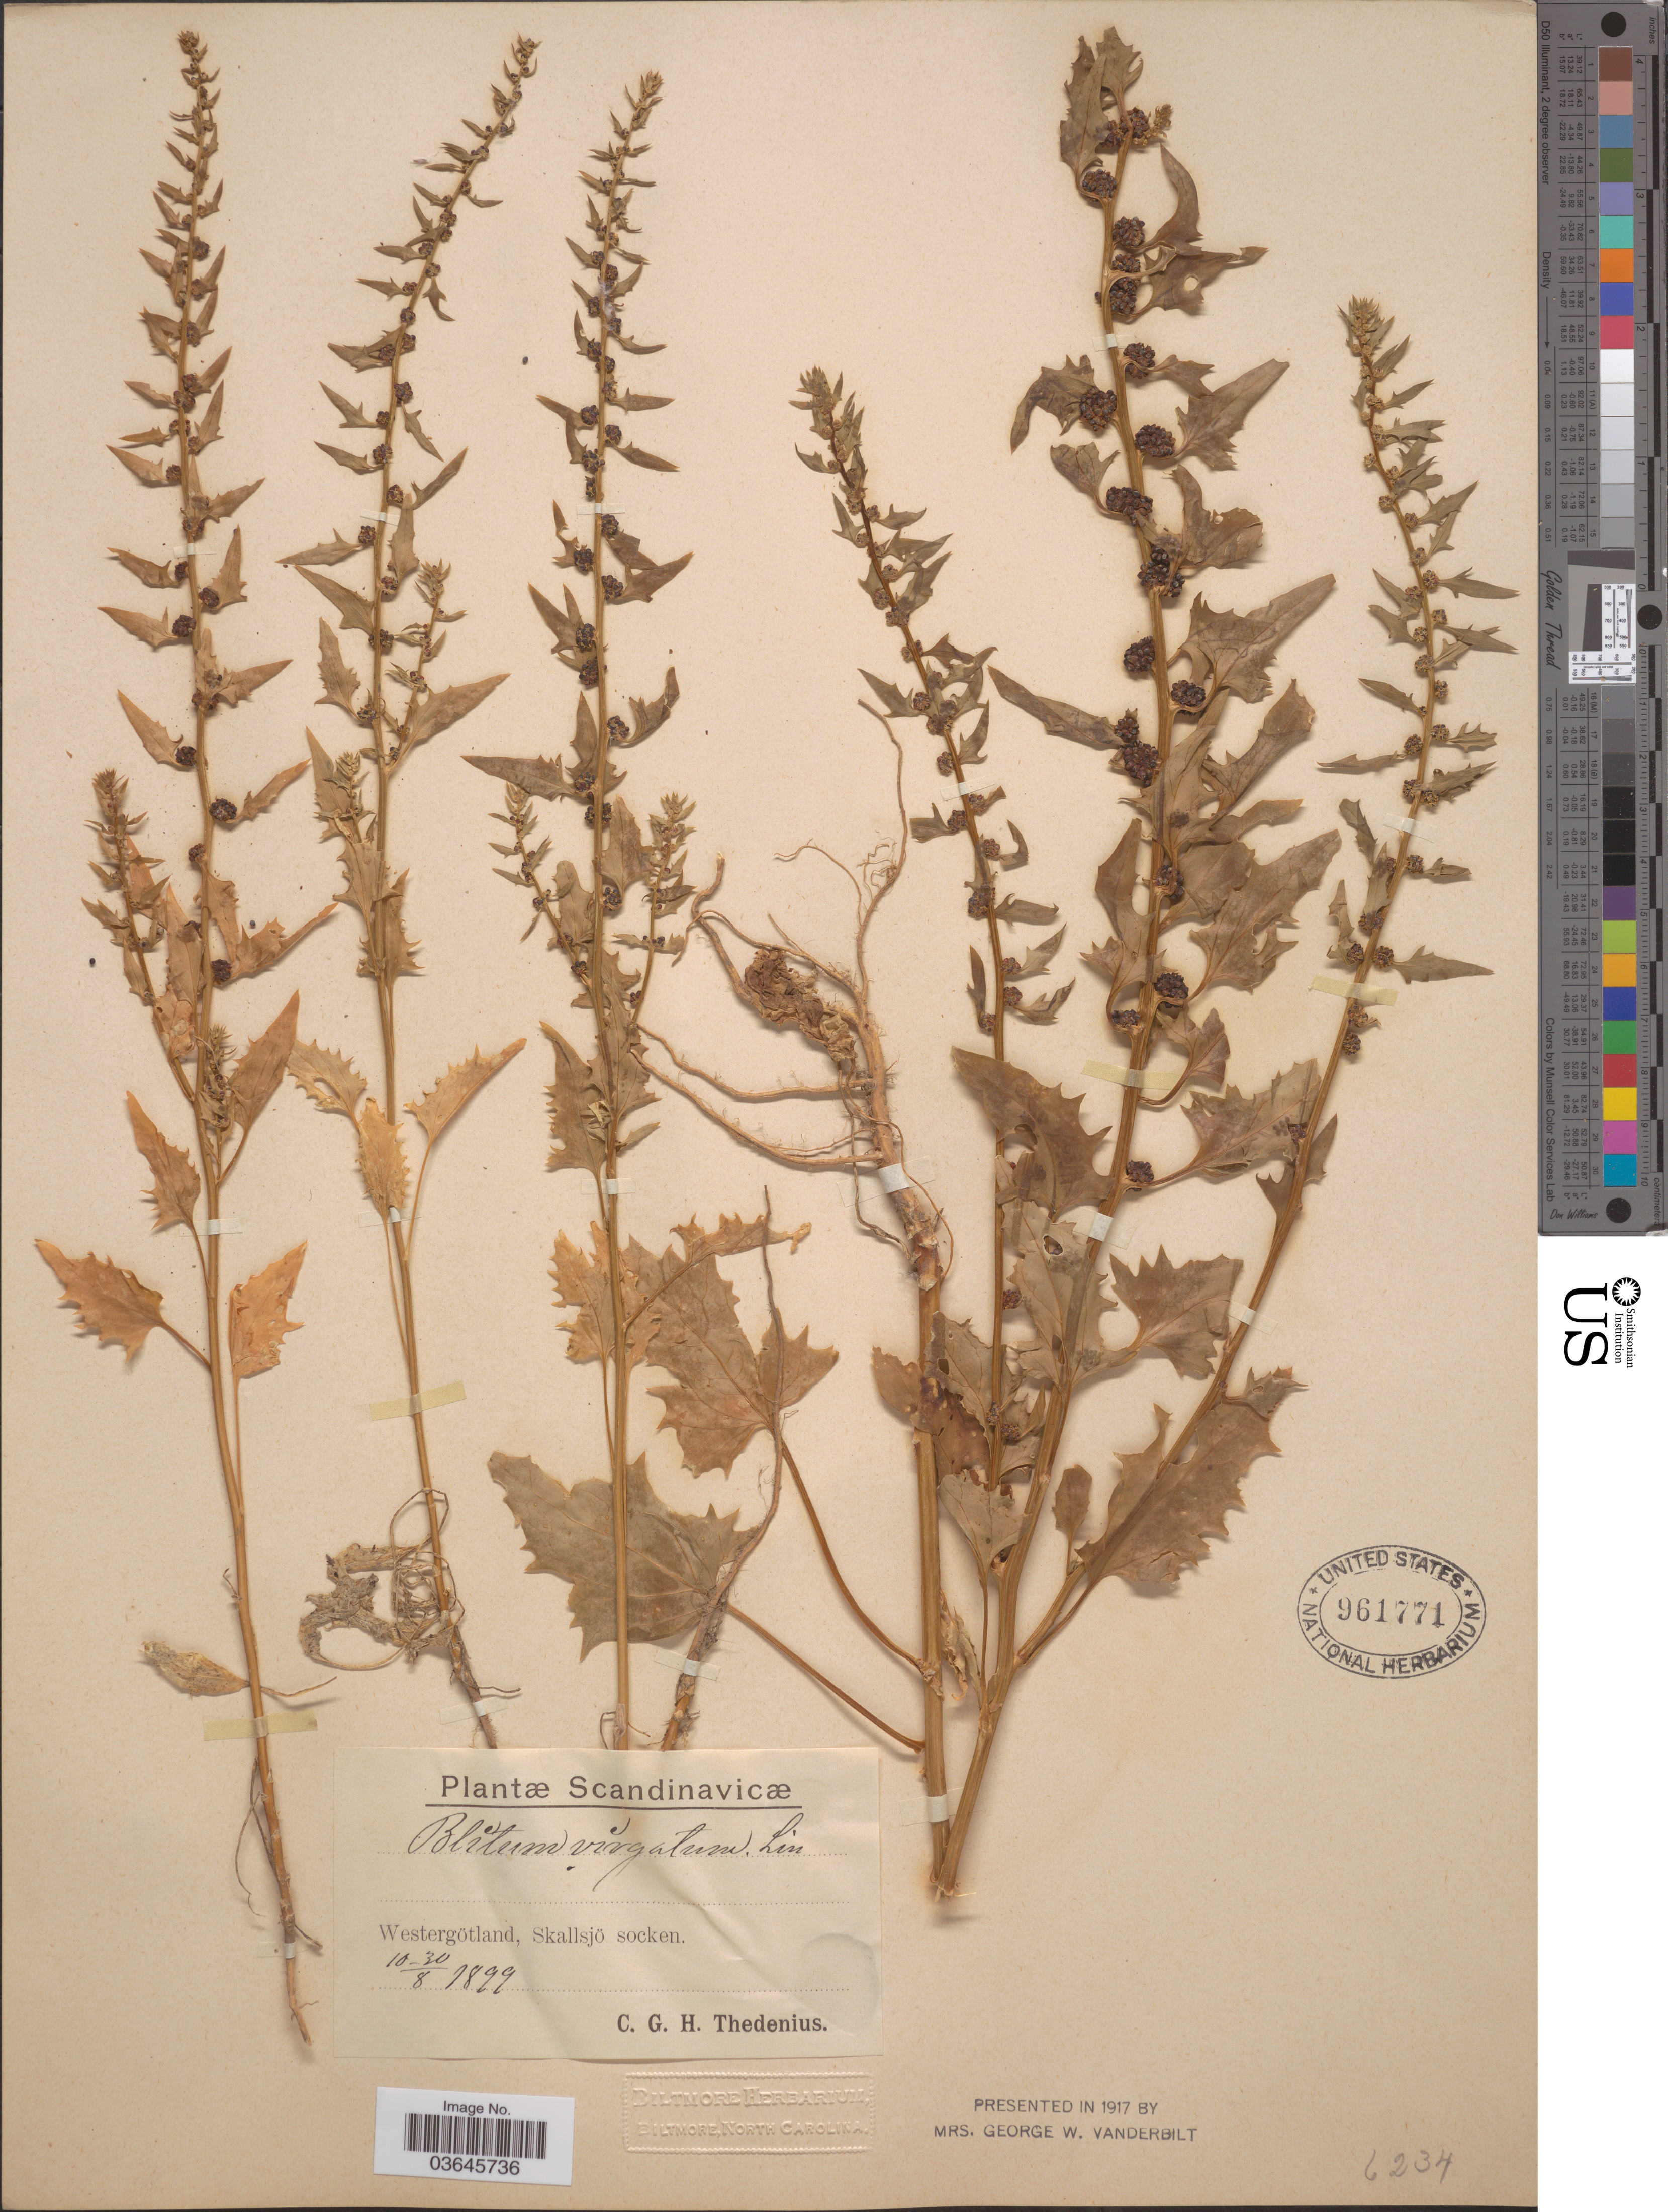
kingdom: Plantae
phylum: Tracheophyta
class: Magnoliopsida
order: Caryophyllales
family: Amaranthaceae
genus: Blitum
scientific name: Blitum virgatum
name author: L.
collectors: C. Thedenius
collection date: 1899-08-10/1899-08-30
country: Sweden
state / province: Västra Götaland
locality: Scandinavicæ. Westergötland, Skallsjö socken.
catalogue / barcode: US 961771